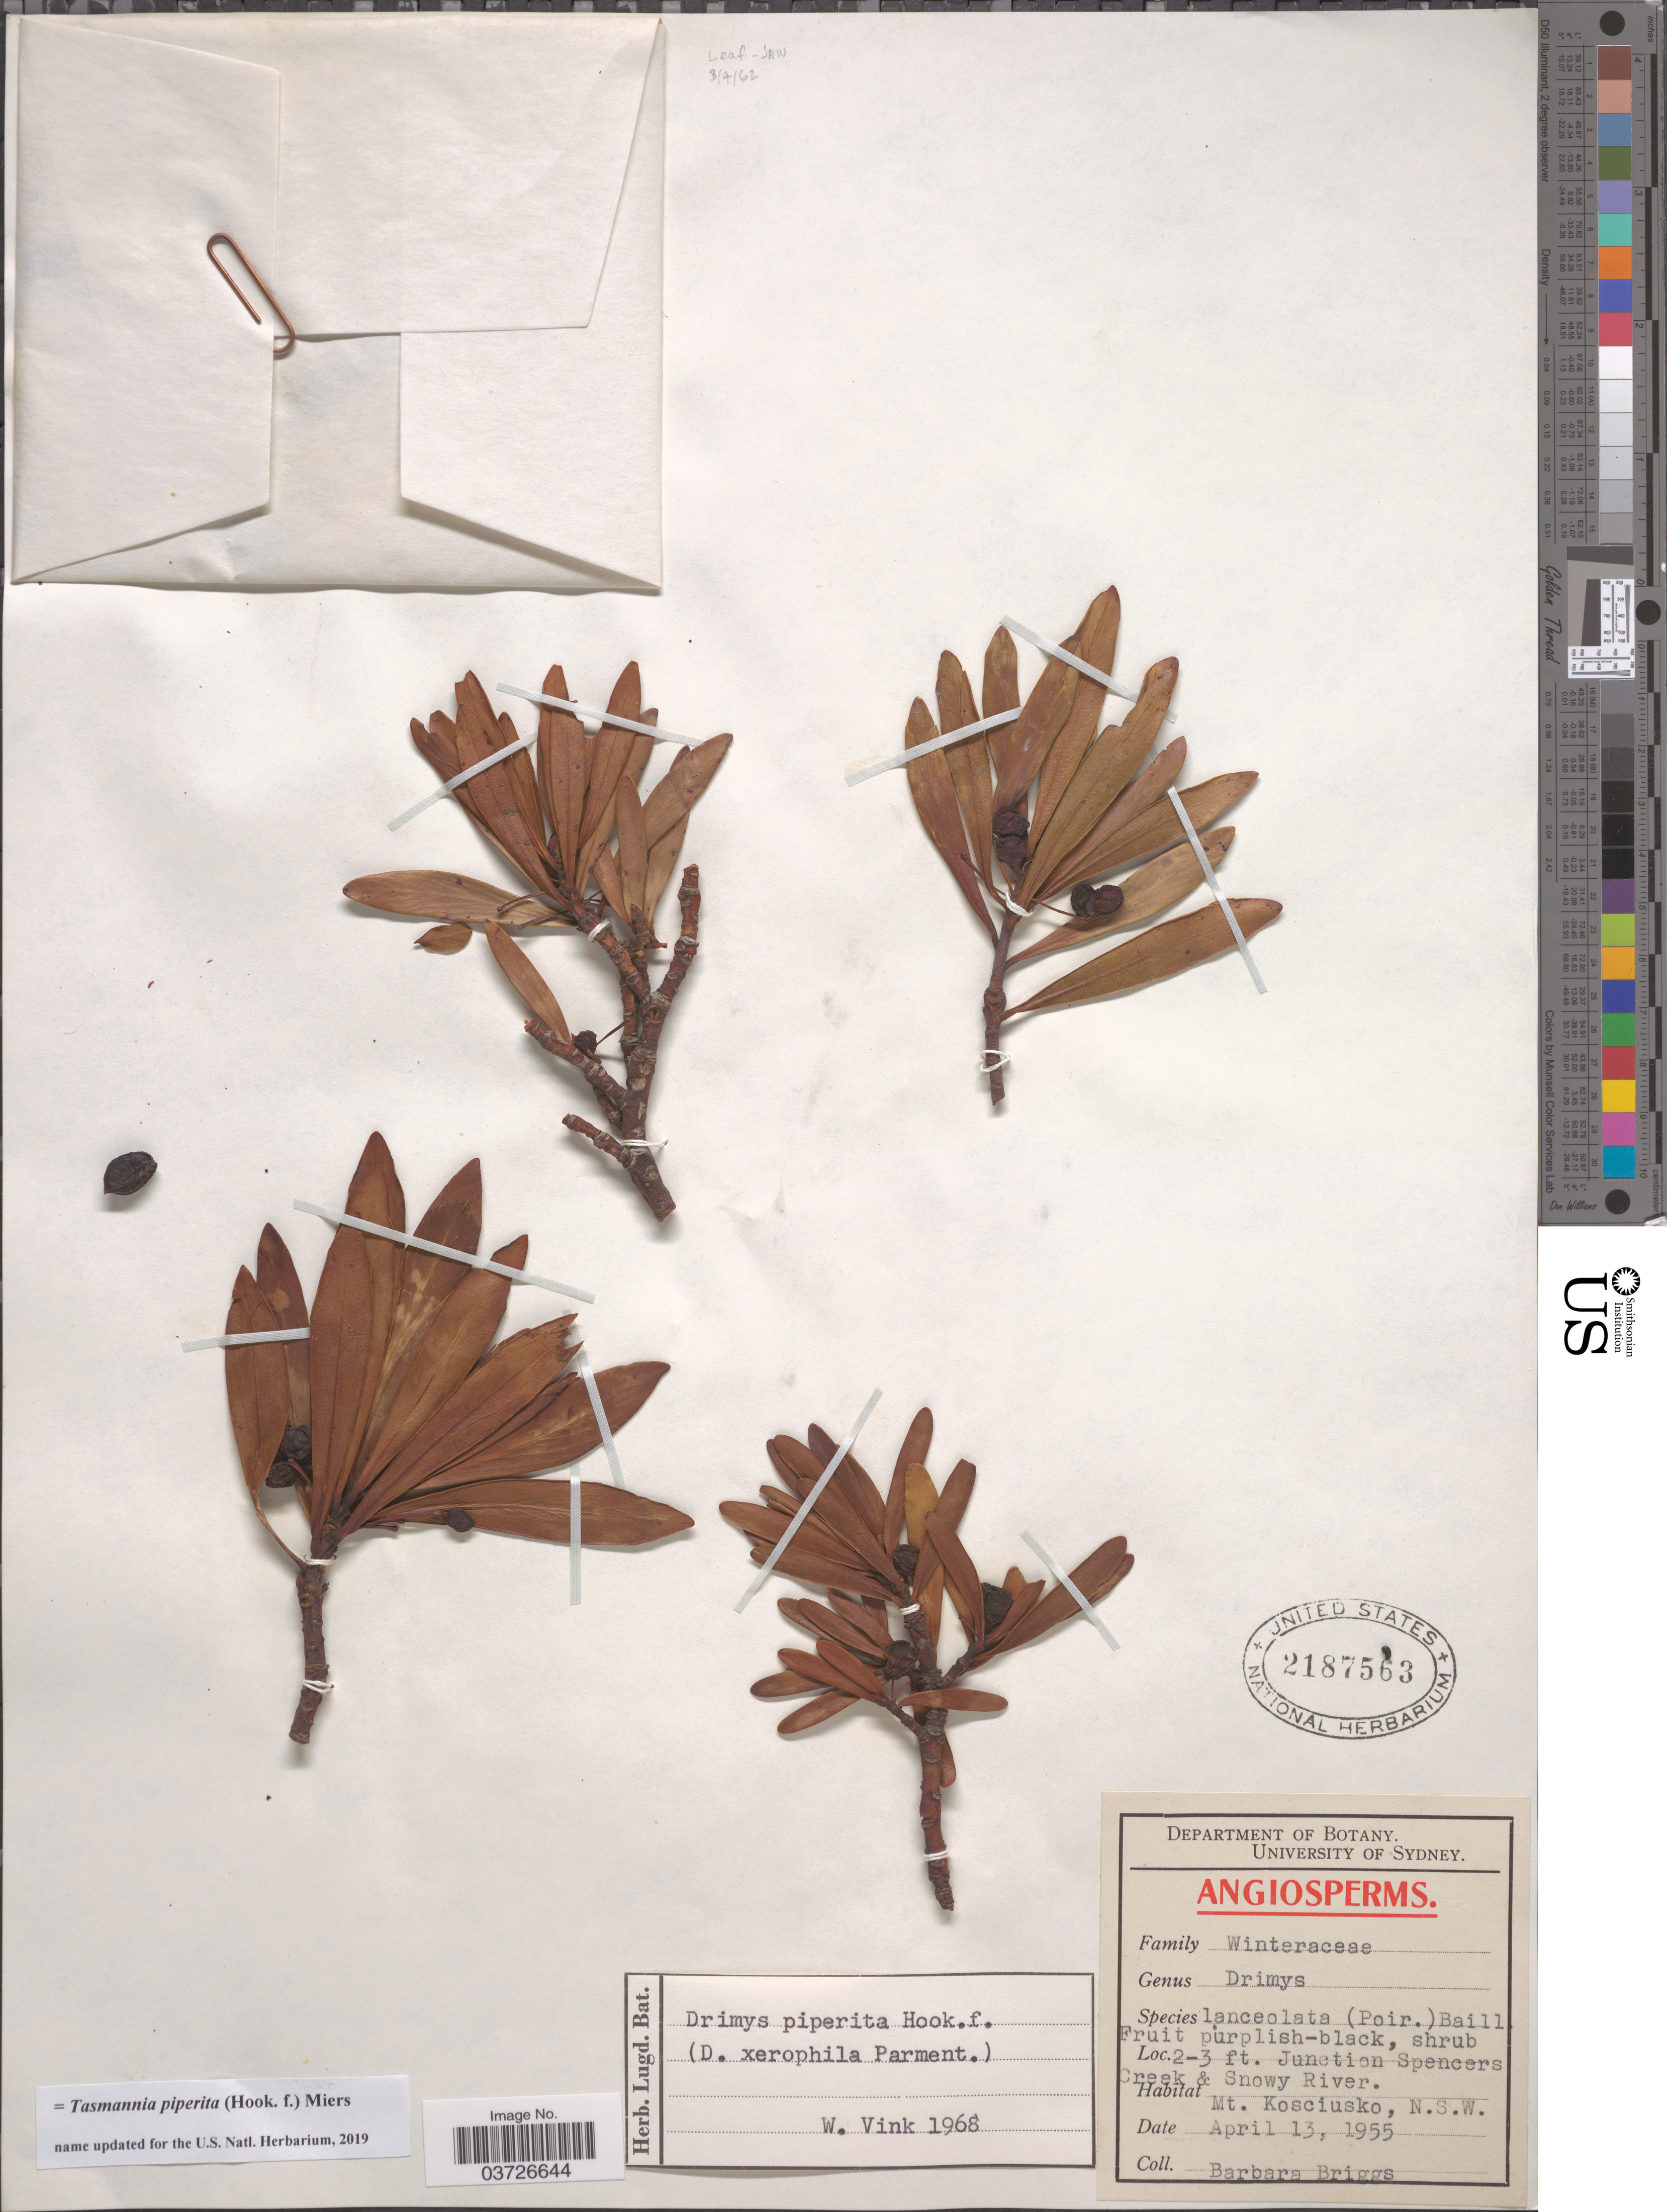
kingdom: Plantae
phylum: Tracheophyta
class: Magnoliopsida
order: Canellales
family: Winteraceae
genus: Tasmannia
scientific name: Tasmannia piperita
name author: (Hook. f.) Miers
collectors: B. Briggs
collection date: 1955-04-13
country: Australia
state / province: New South Wales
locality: Junction Spencers Creek & Snowy River. Mt. Kosciusko.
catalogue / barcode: US 2187563